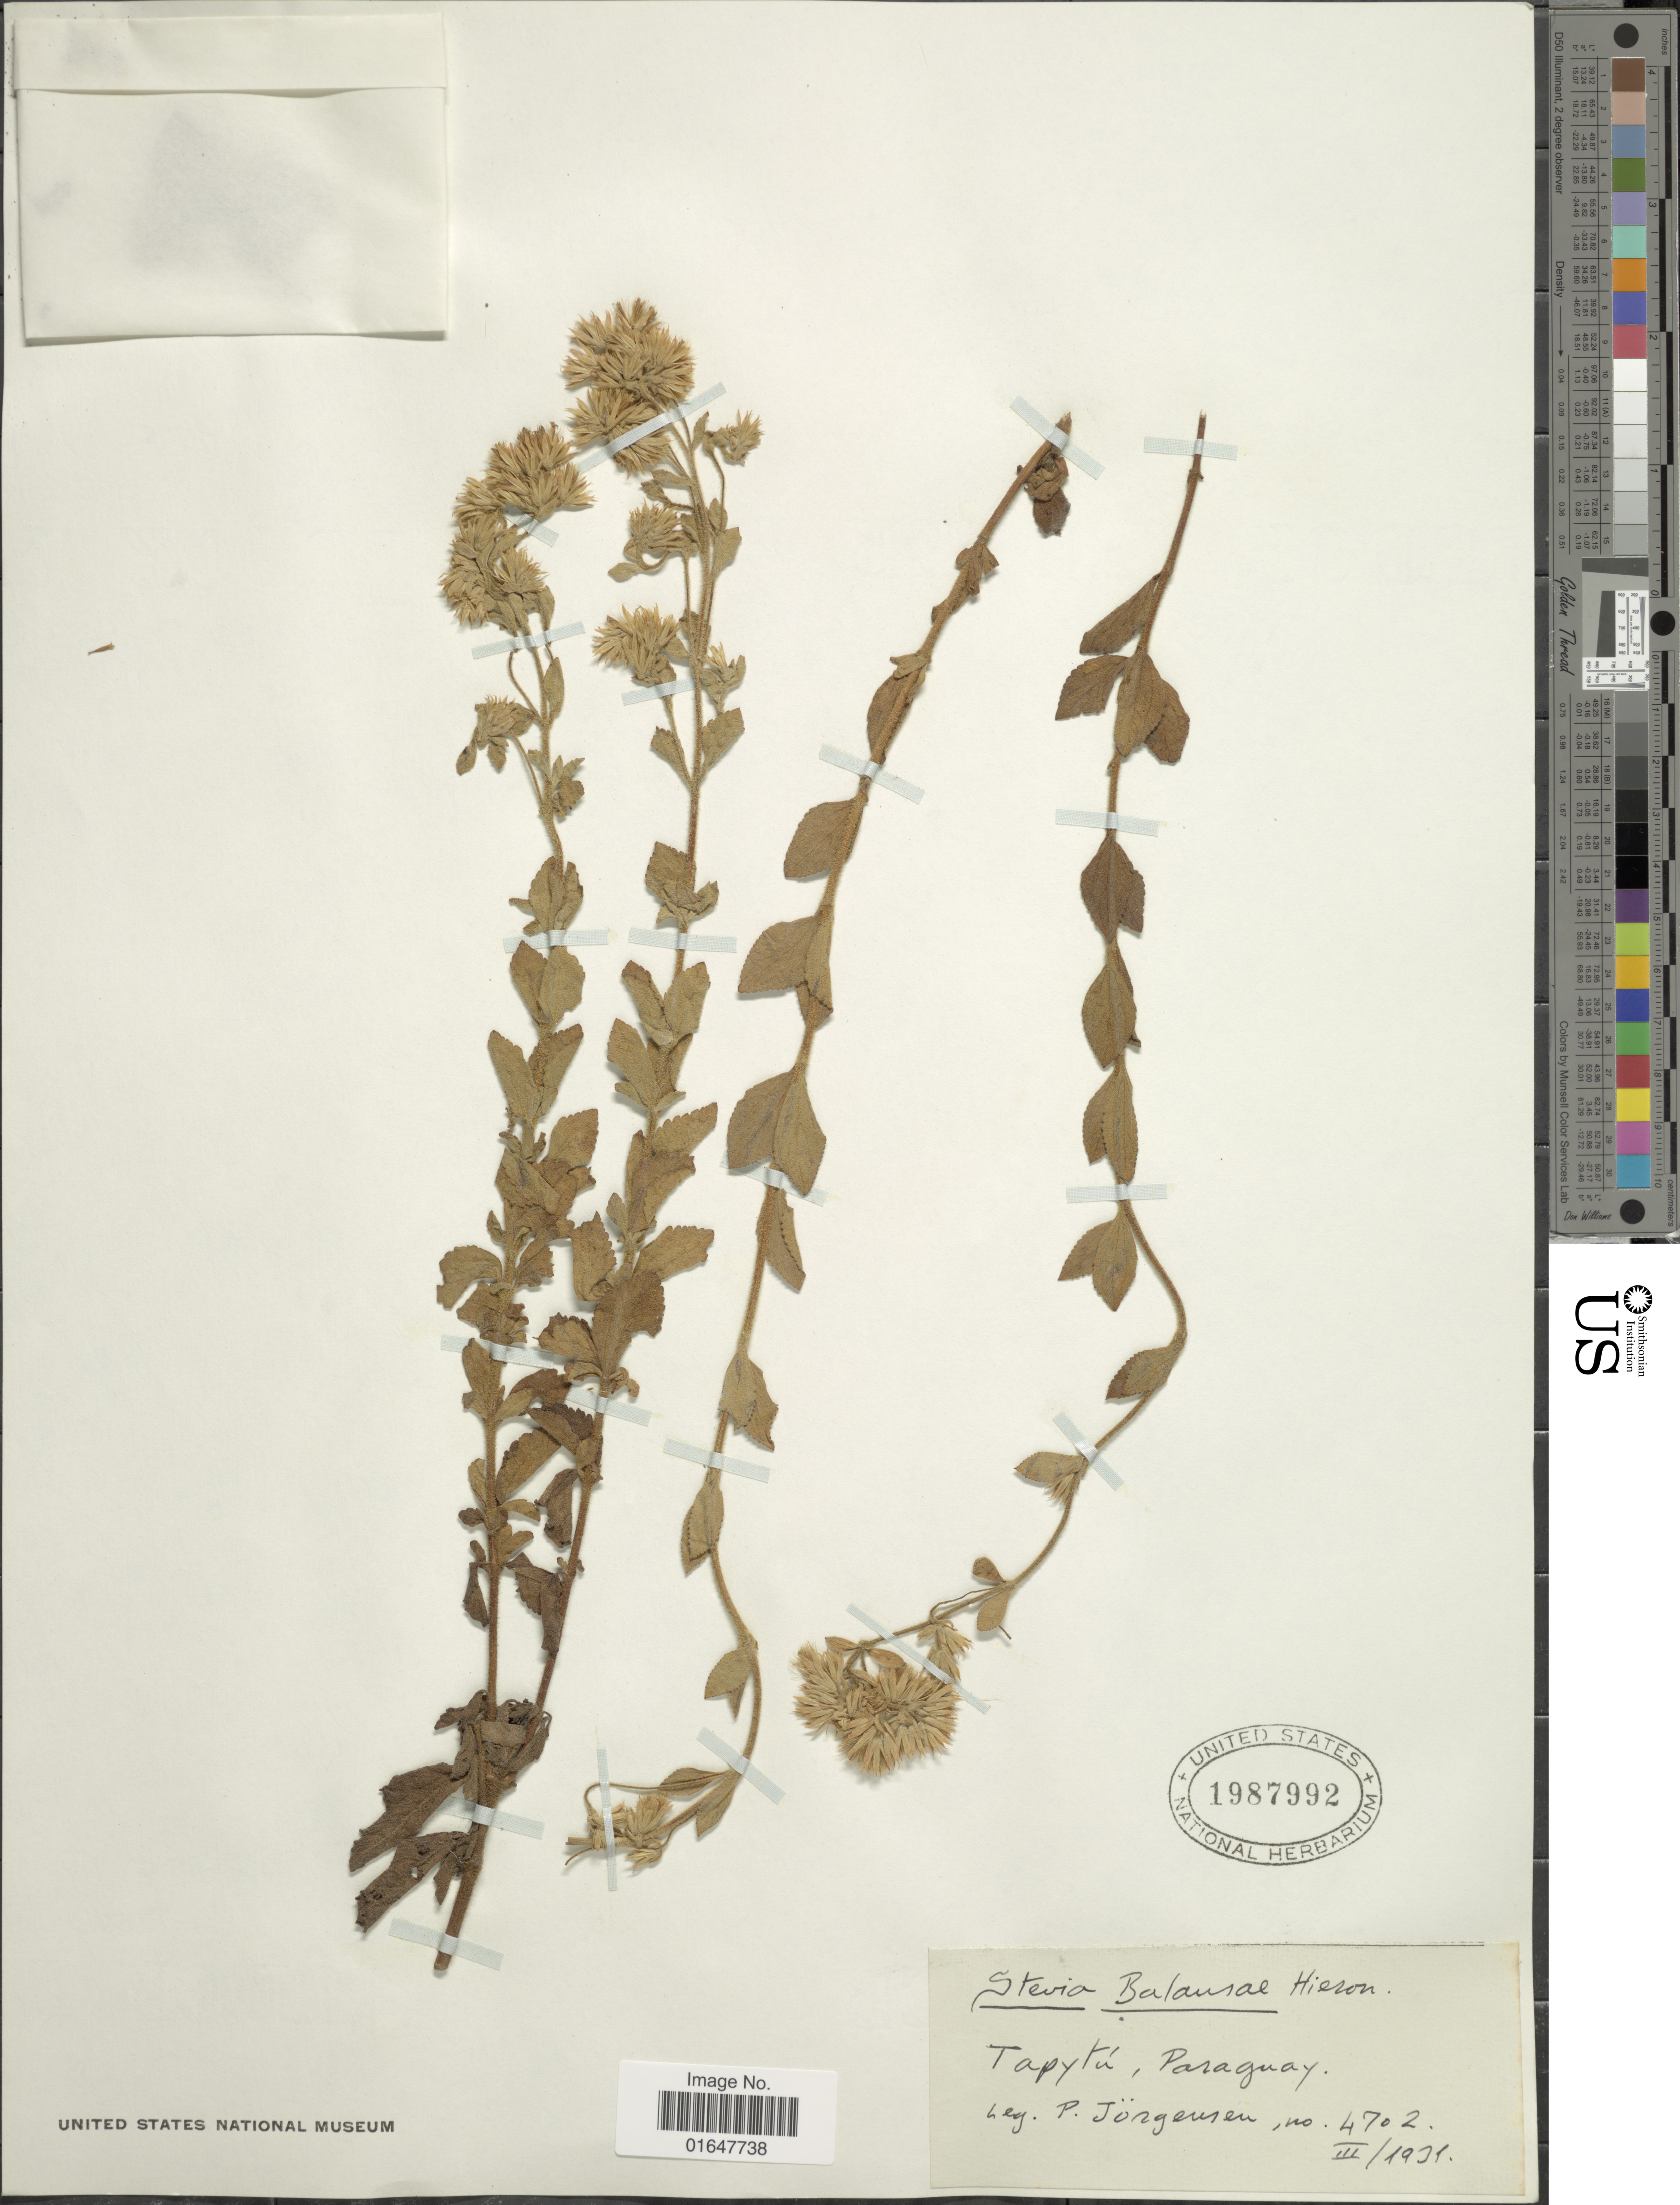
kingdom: Plantae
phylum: Tracheophyta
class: Magnoliopsida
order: Asterales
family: Asteraceae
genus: Stevia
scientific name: Stevia balansae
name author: Hieron.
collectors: P. Jörgensen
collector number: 4702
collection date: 1931-03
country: Paraguay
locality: Tapytu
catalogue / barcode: US 1987992